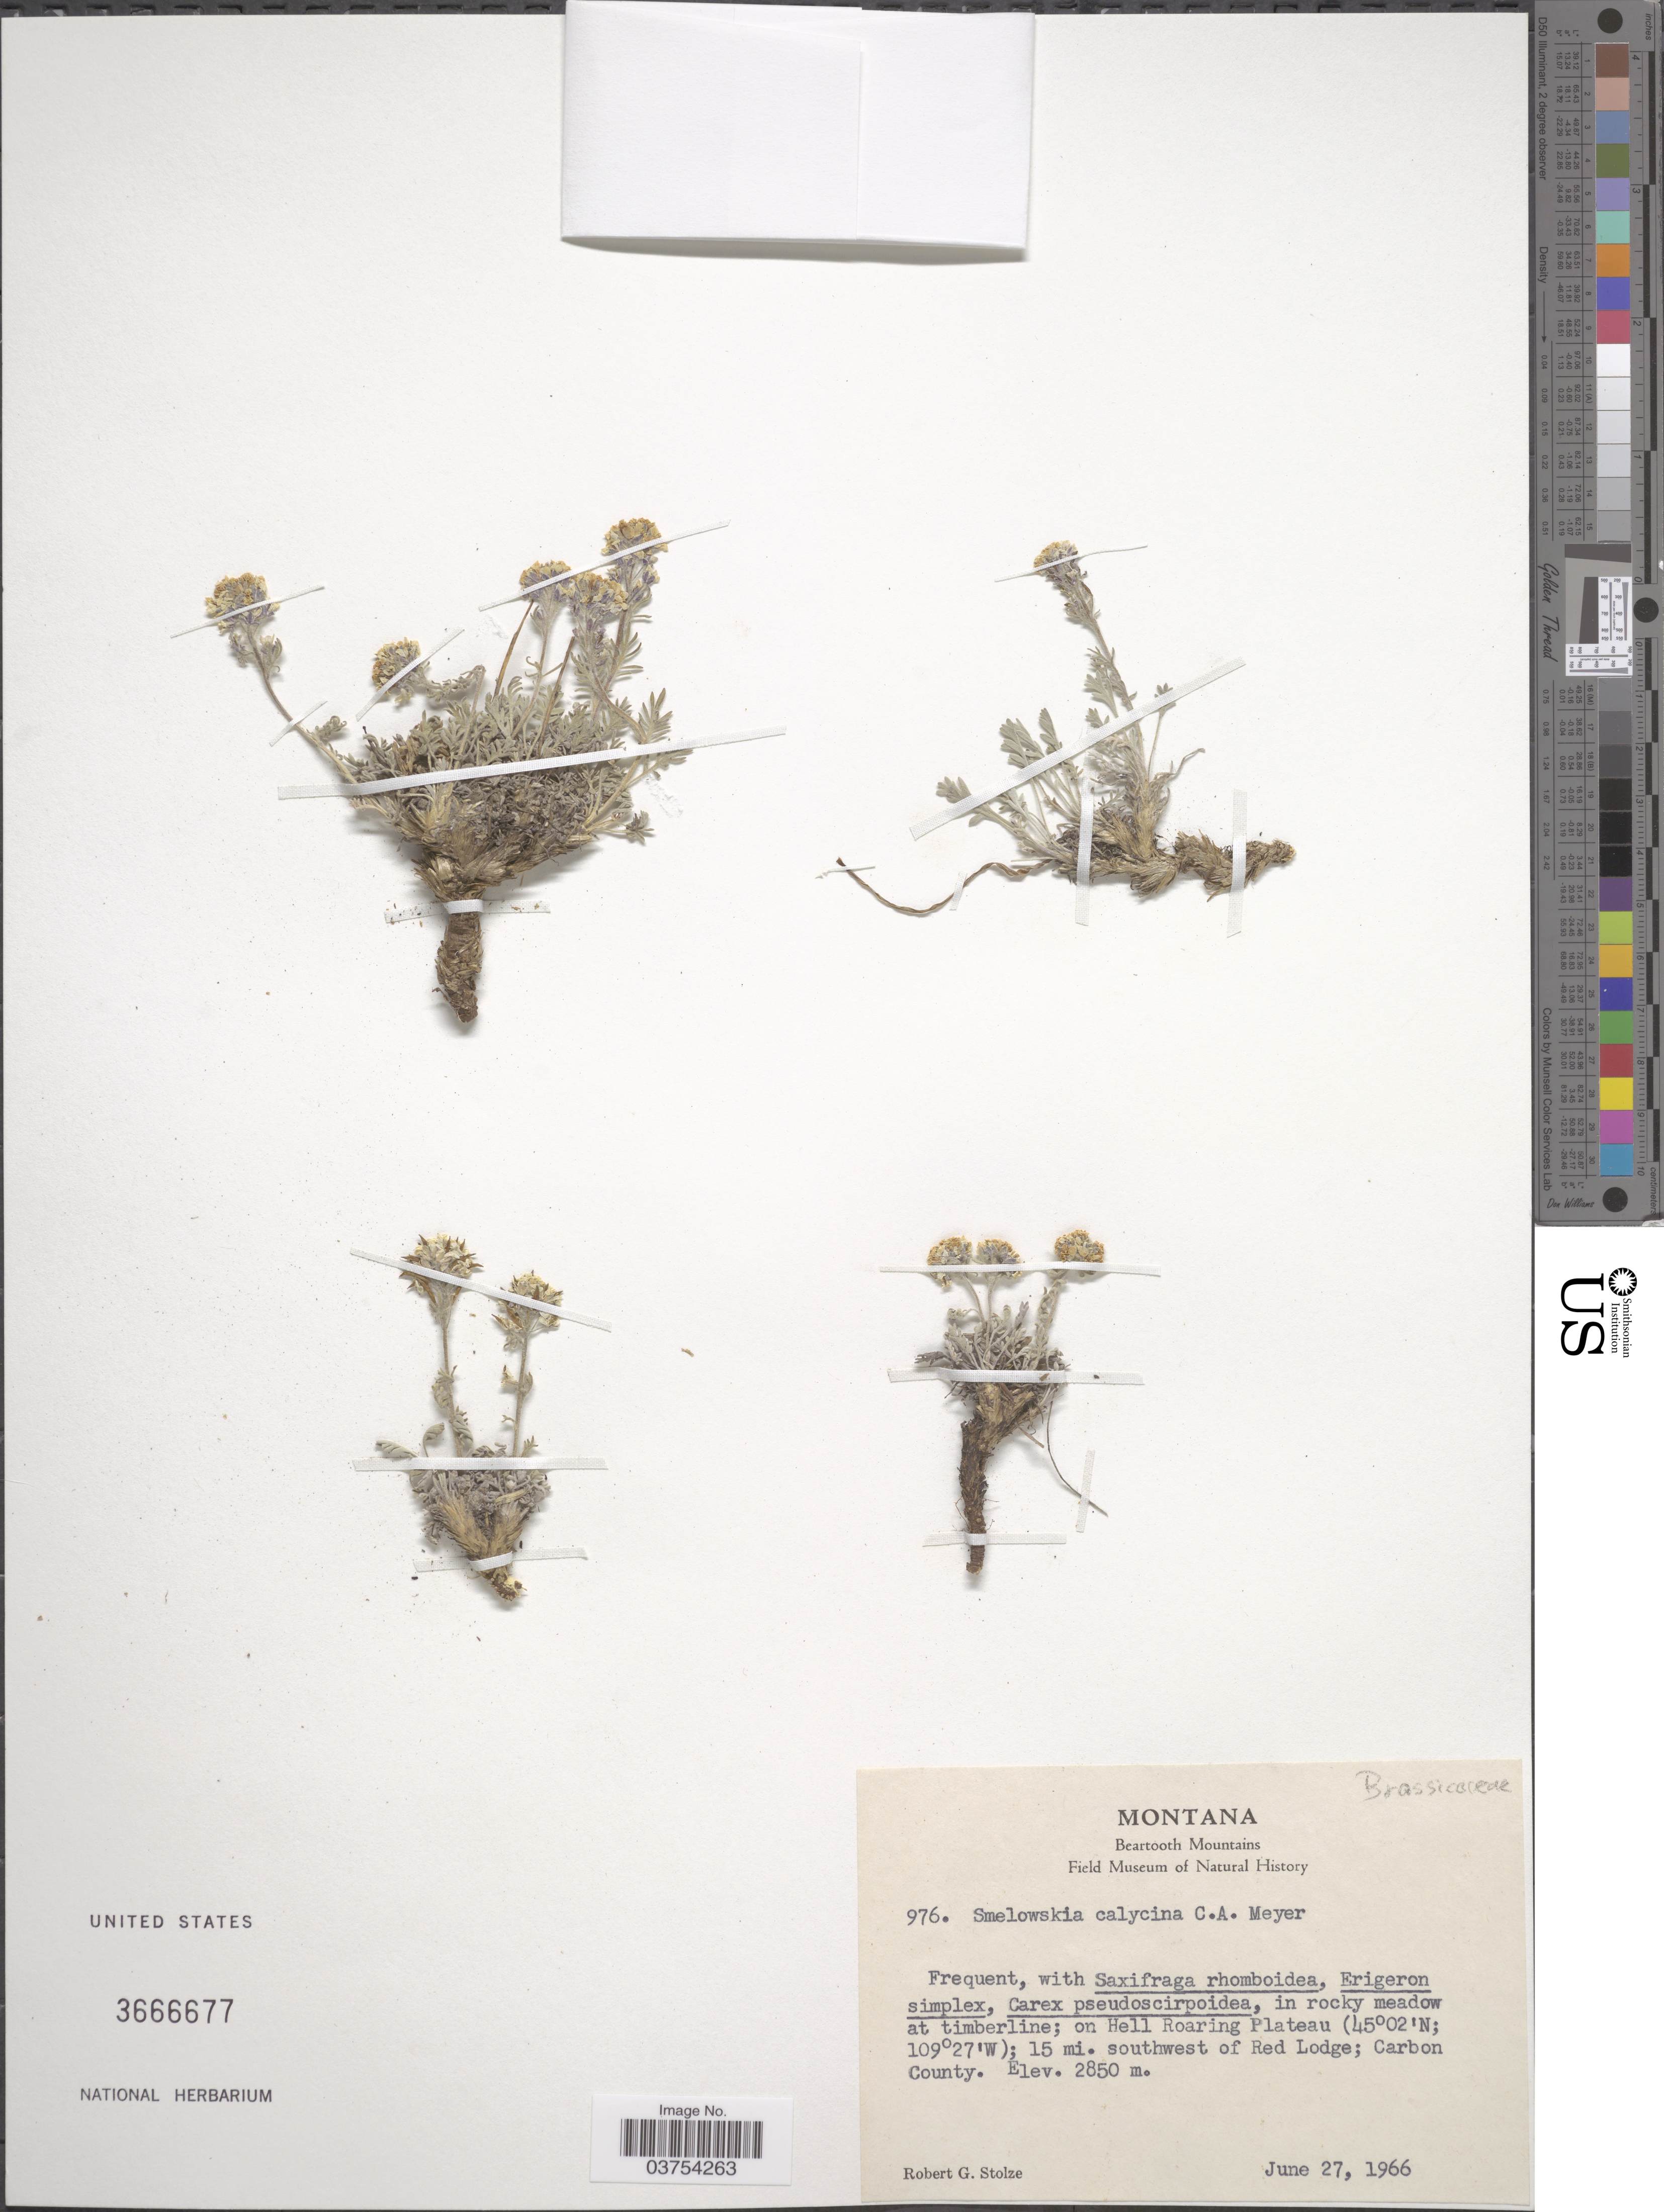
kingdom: Plantae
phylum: Tracheophyta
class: Magnoliopsida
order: Brassicales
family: Brassicaceae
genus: Smelowskia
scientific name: Smelowskia calycina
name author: (Stephan) C.A. Mey.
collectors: R. G. Stolze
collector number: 976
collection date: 1966-06-27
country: United States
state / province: Montana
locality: On Hell Roaring Plateau; 15 mi. southwest of Red Lodge; Carbon County.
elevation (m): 2850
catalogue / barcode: US 3666677